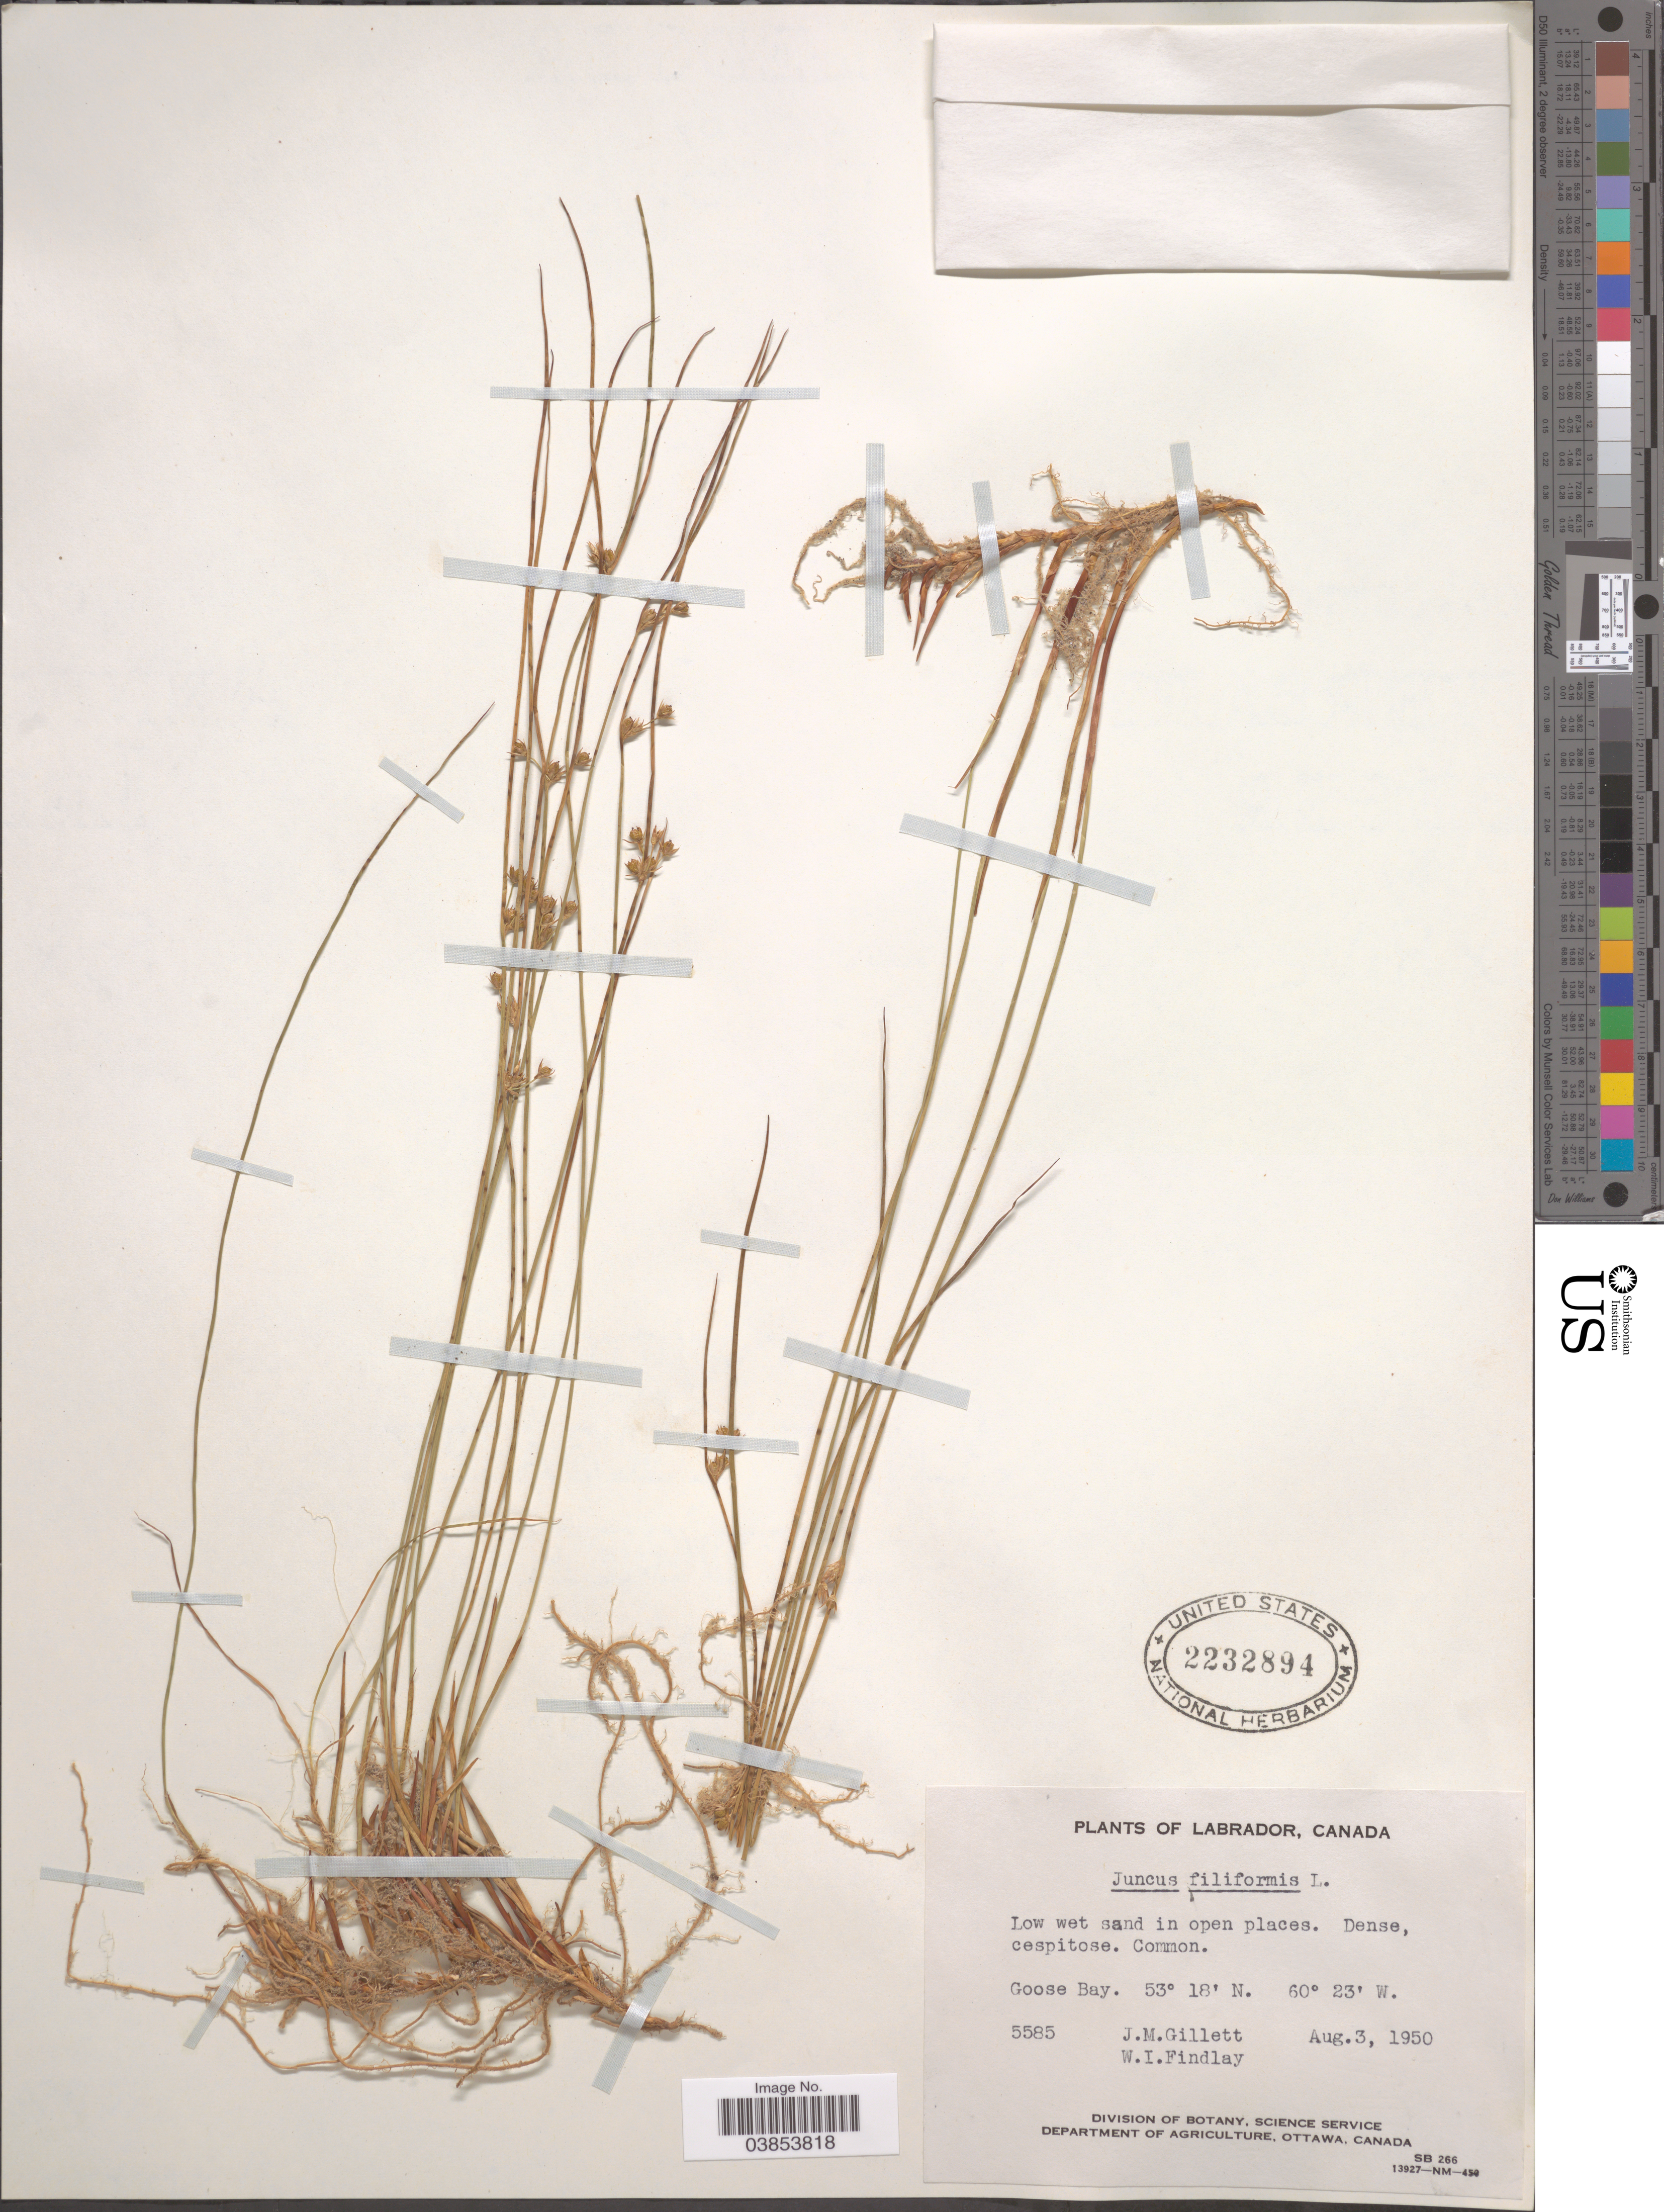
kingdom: Plantae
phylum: Tracheophyta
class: Liliopsida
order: Poales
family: Juncaceae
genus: Juncus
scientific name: Juncus filiformis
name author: L.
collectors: J. M. Gillett & W. Findlay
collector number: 5585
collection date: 1950-08-03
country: Canada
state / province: Newfoundland and Labrador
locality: Labrador. Goose Bay.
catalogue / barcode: US 2232894